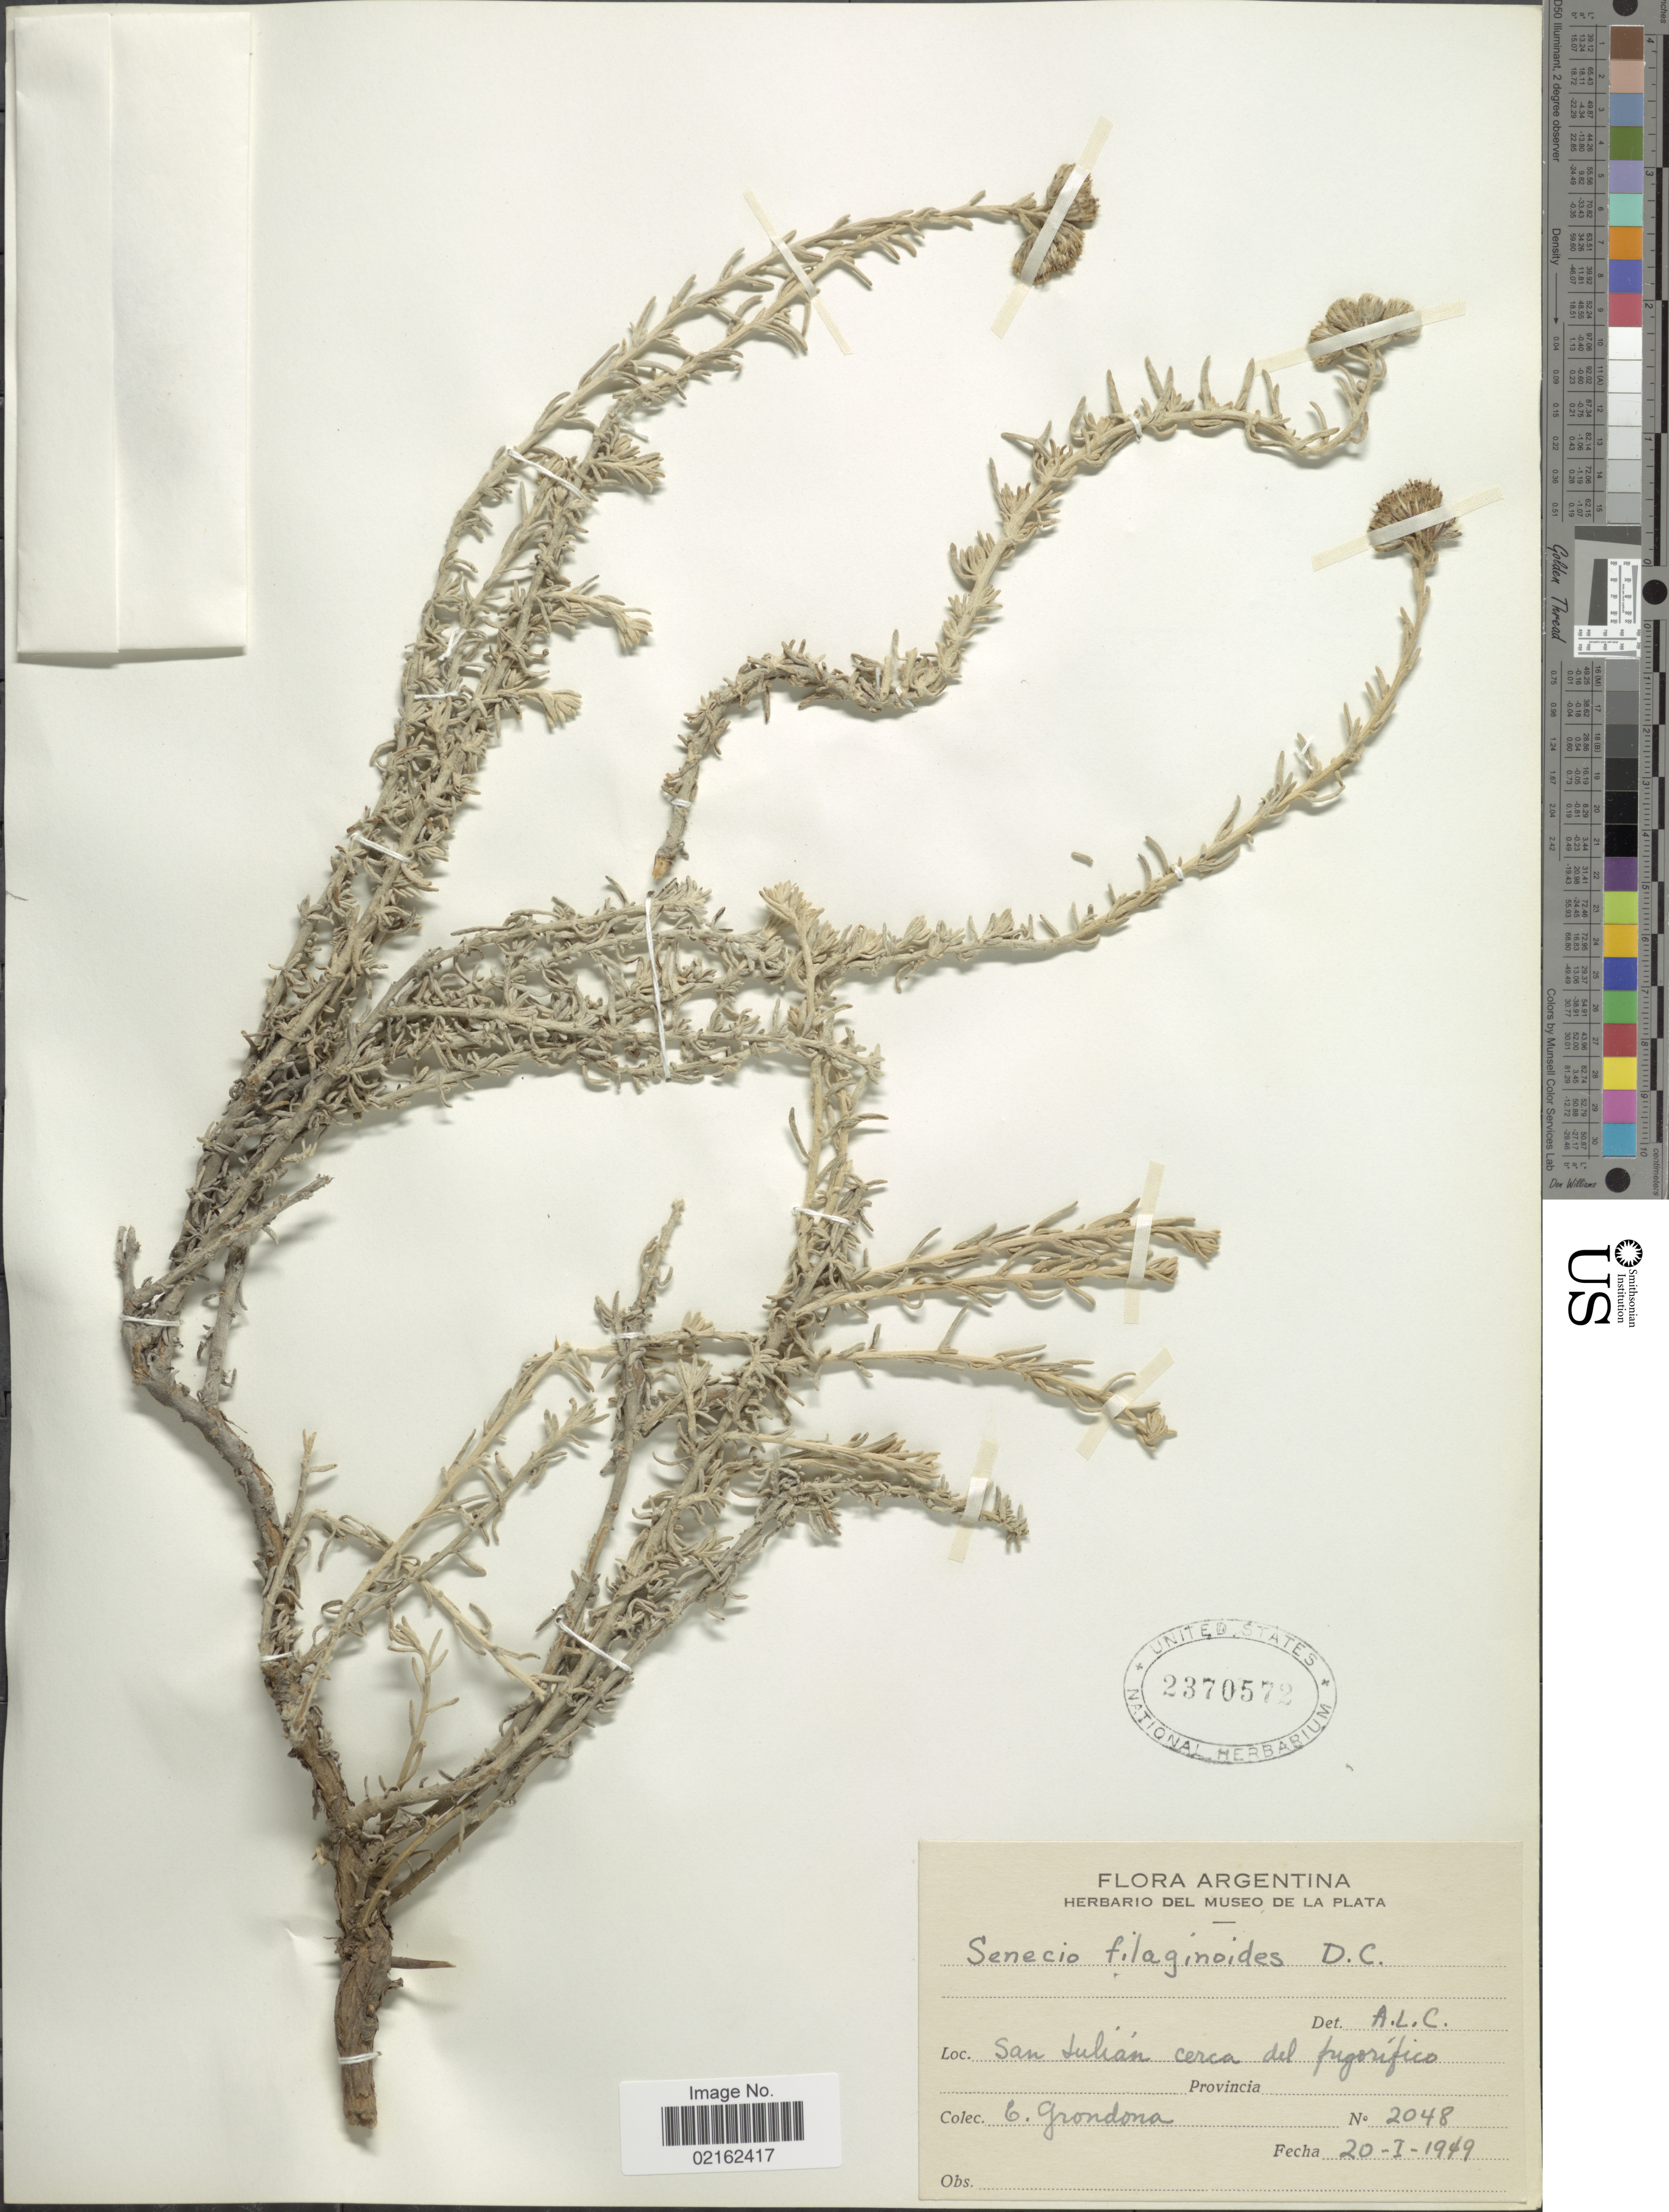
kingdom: Plantae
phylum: Tracheophyta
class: Magnoliopsida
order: Asterales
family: Asteraceae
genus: Senecio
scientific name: Senecio filaginoides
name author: DC.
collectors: E. Grondona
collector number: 2048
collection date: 1949-01-20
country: Argentina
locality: San Julian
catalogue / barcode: US 2370572